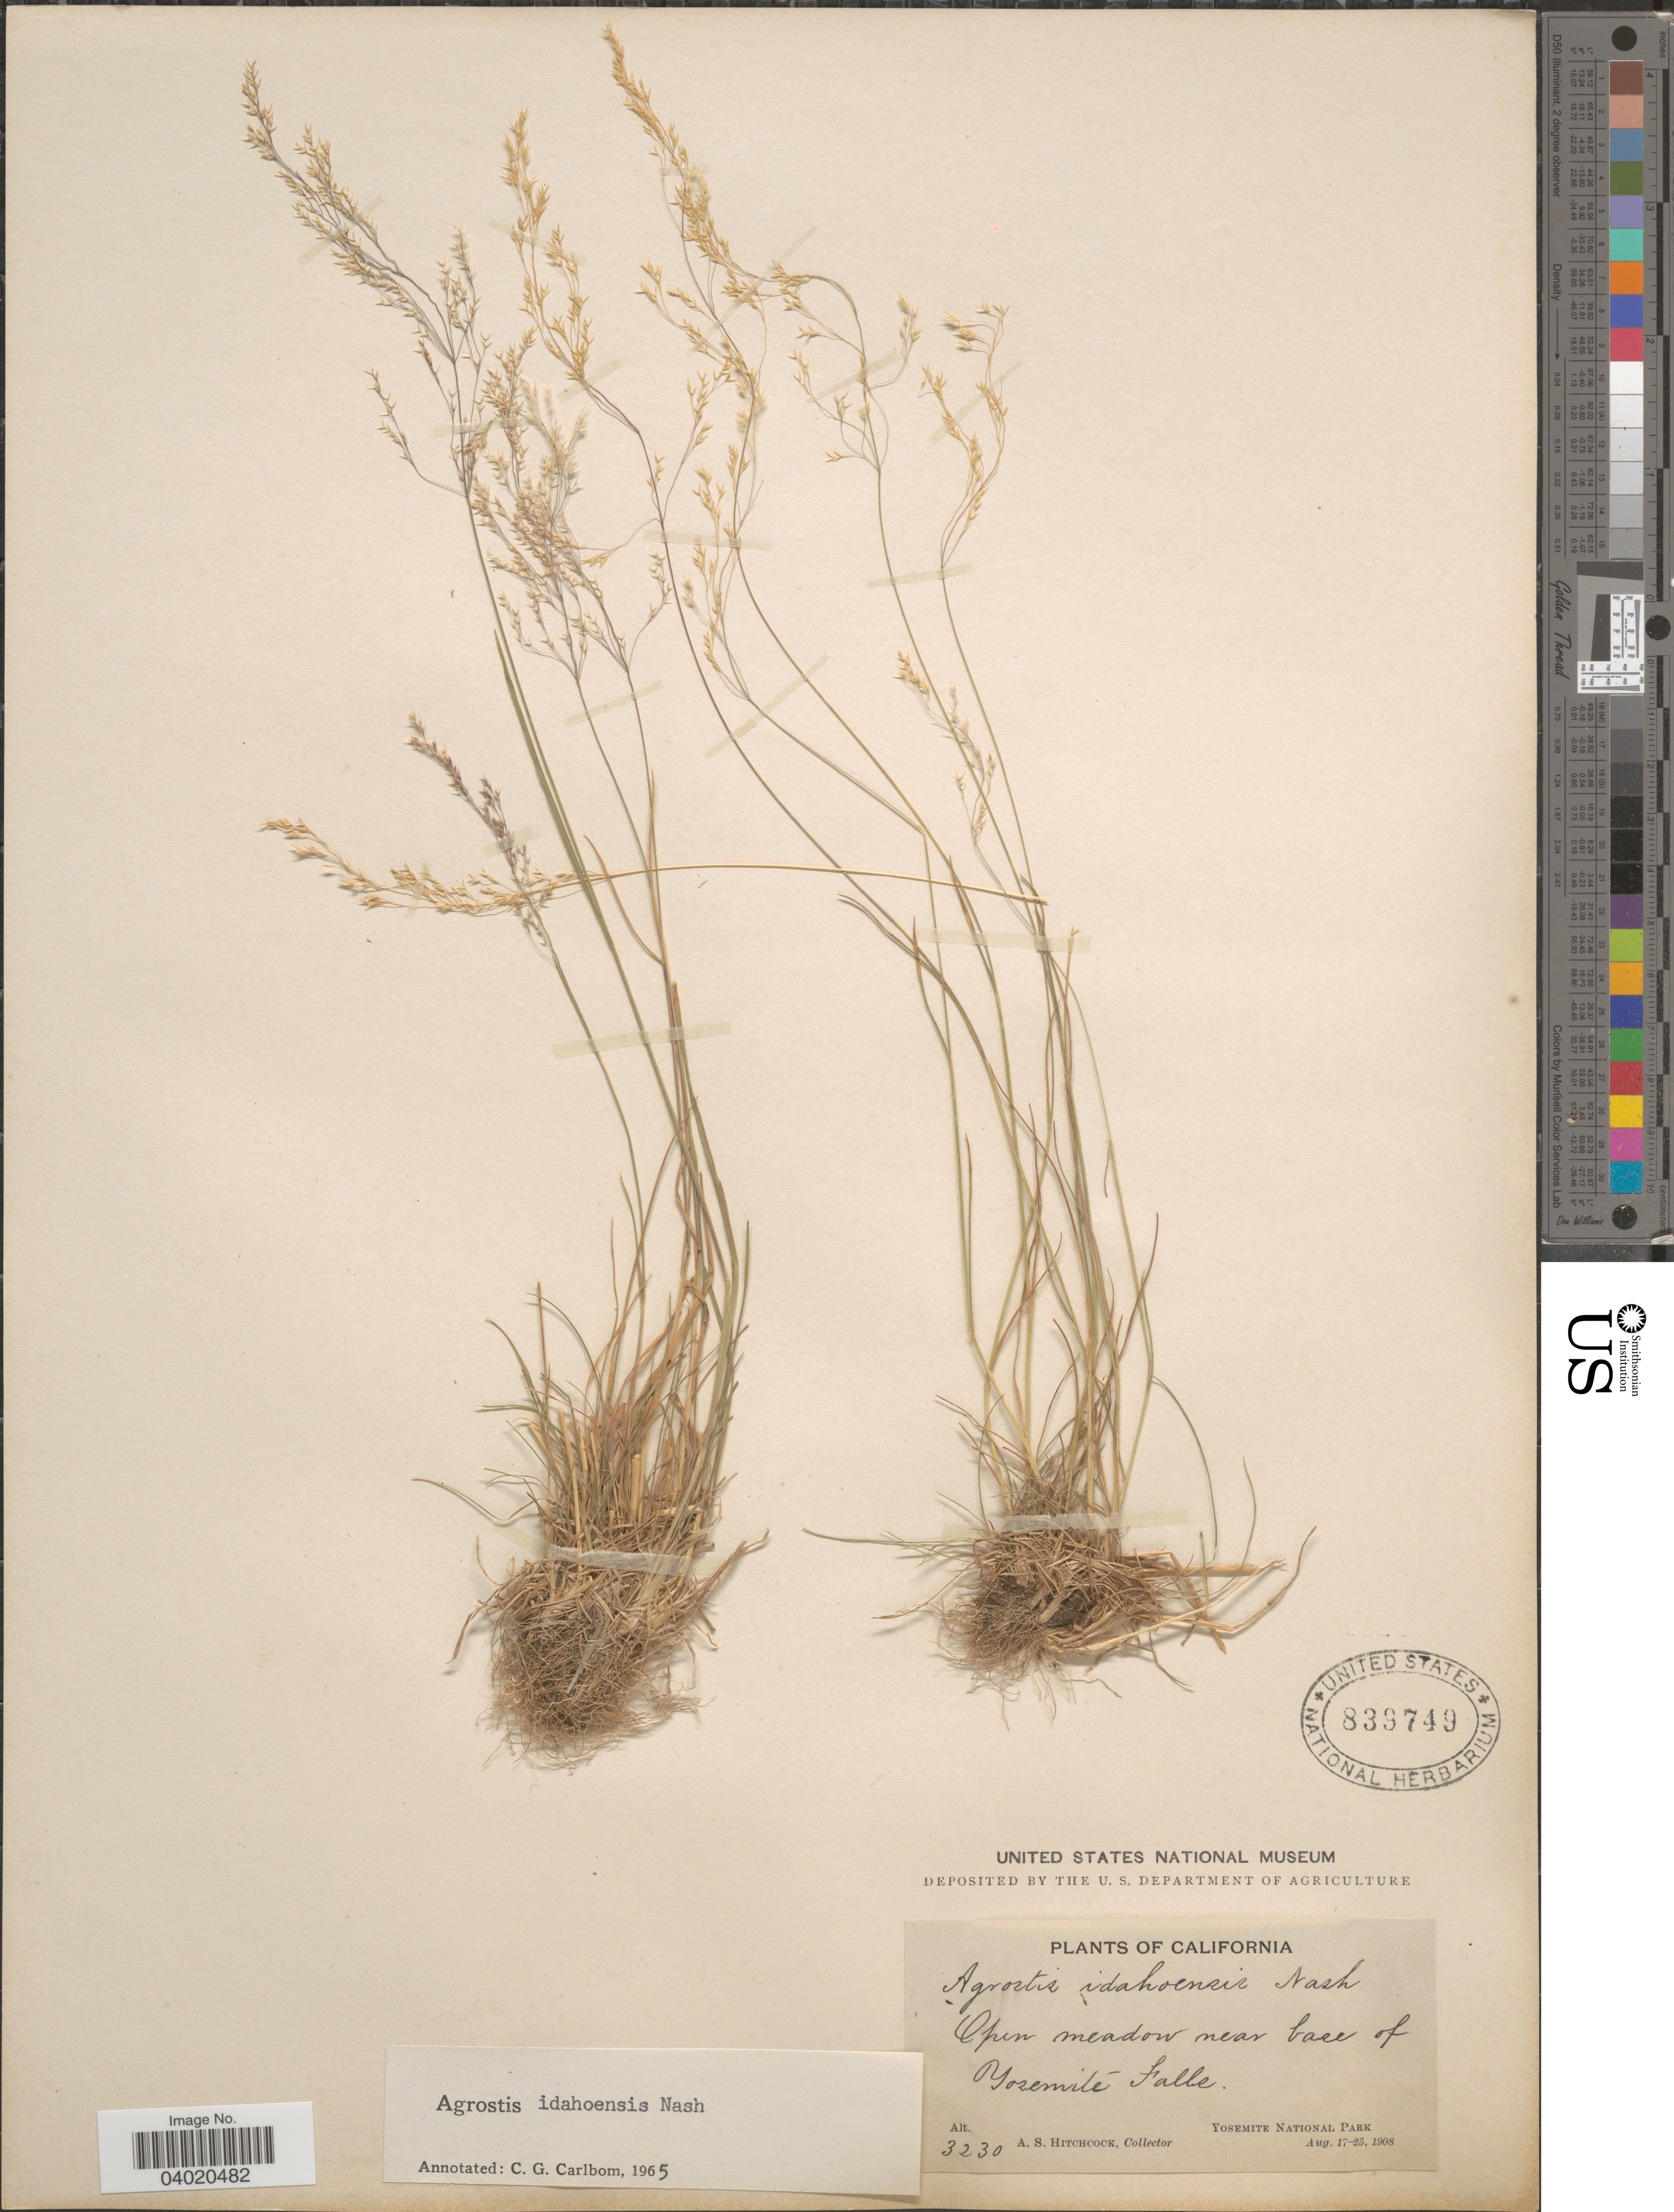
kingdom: Plantae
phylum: Tracheophyta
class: Liliopsida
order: Poales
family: Poaceae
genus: Agrostis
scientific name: Agrostis idahoensis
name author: Nash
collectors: A. S. Hitchcock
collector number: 3230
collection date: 1908-08-17/1908-08-25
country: United States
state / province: California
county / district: Mariposa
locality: Open meadow near base of Yosemite Falls. Yosemite National Park.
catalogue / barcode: US 839749